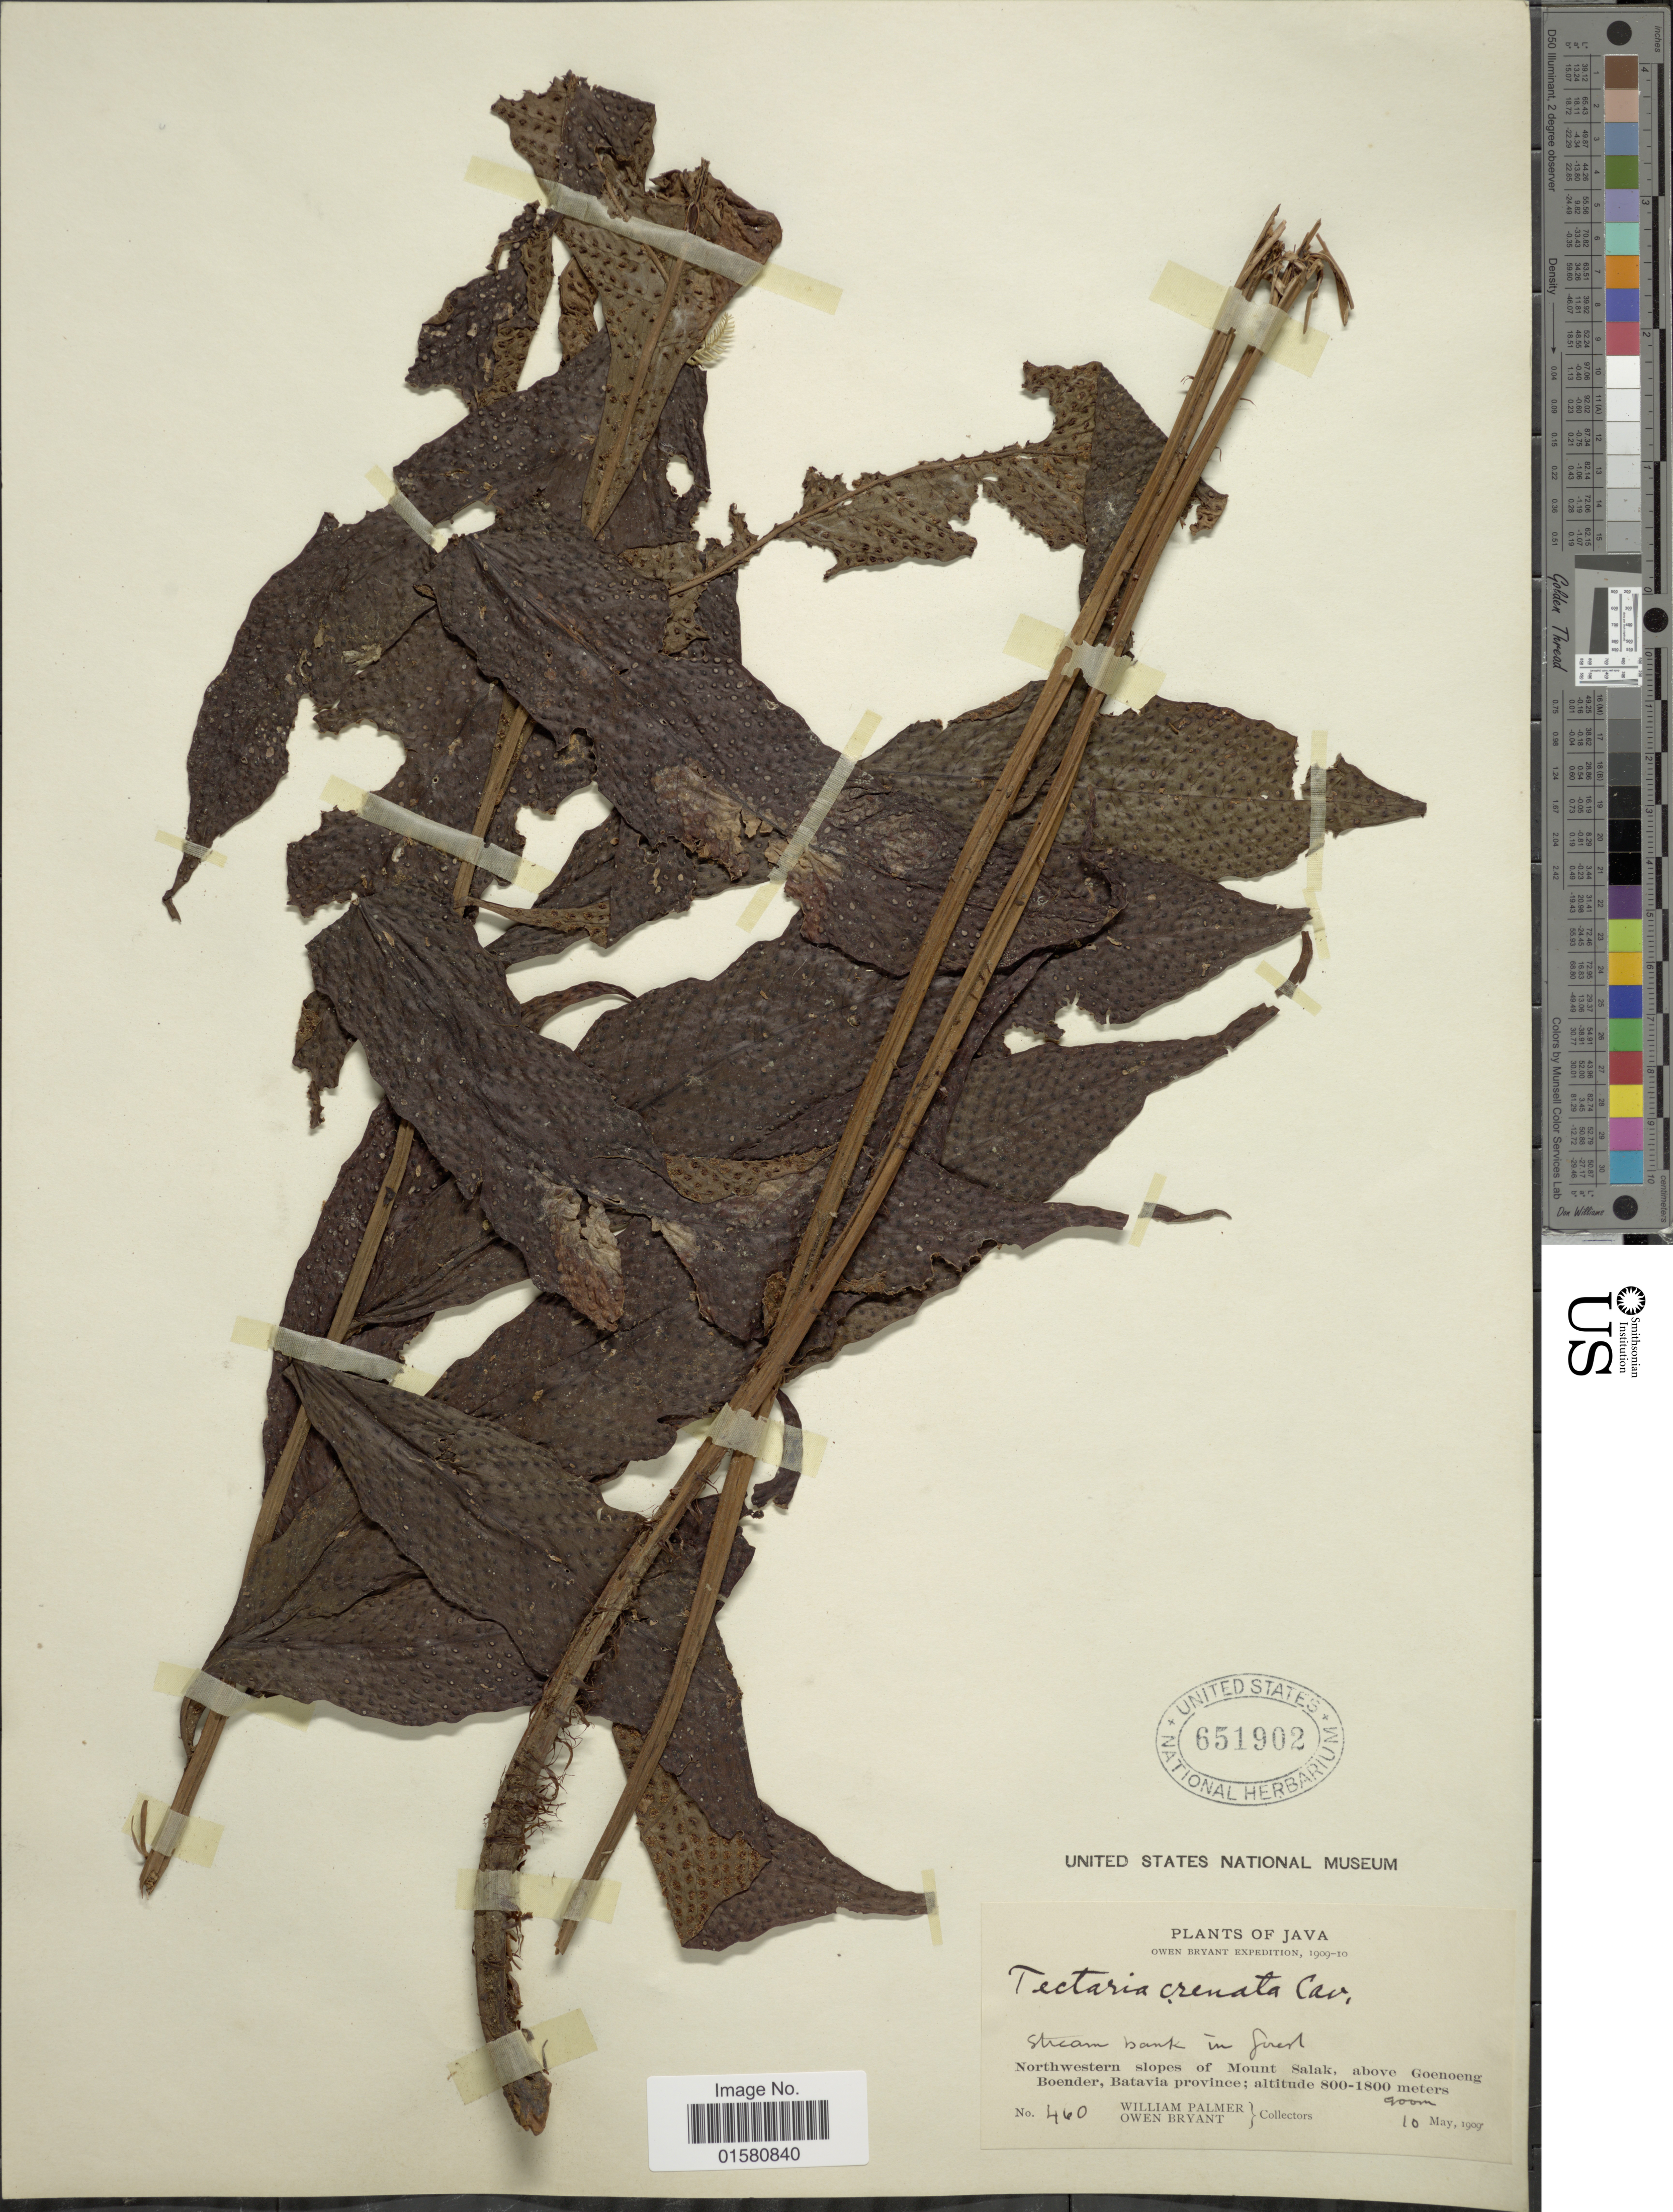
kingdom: Plantae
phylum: Tracheophyta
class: Polypodiopsida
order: Polypodiales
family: Tectariaceae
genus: Tectaria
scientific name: Tectaria crenata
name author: Cav.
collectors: W. Palmer & O. Bryant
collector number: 460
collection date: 1909-05-10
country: Indonesia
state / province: Java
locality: Northwestern slopes of Mount Salak, above Goenoeng Boender, Batavia province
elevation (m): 800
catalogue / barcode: US 651902